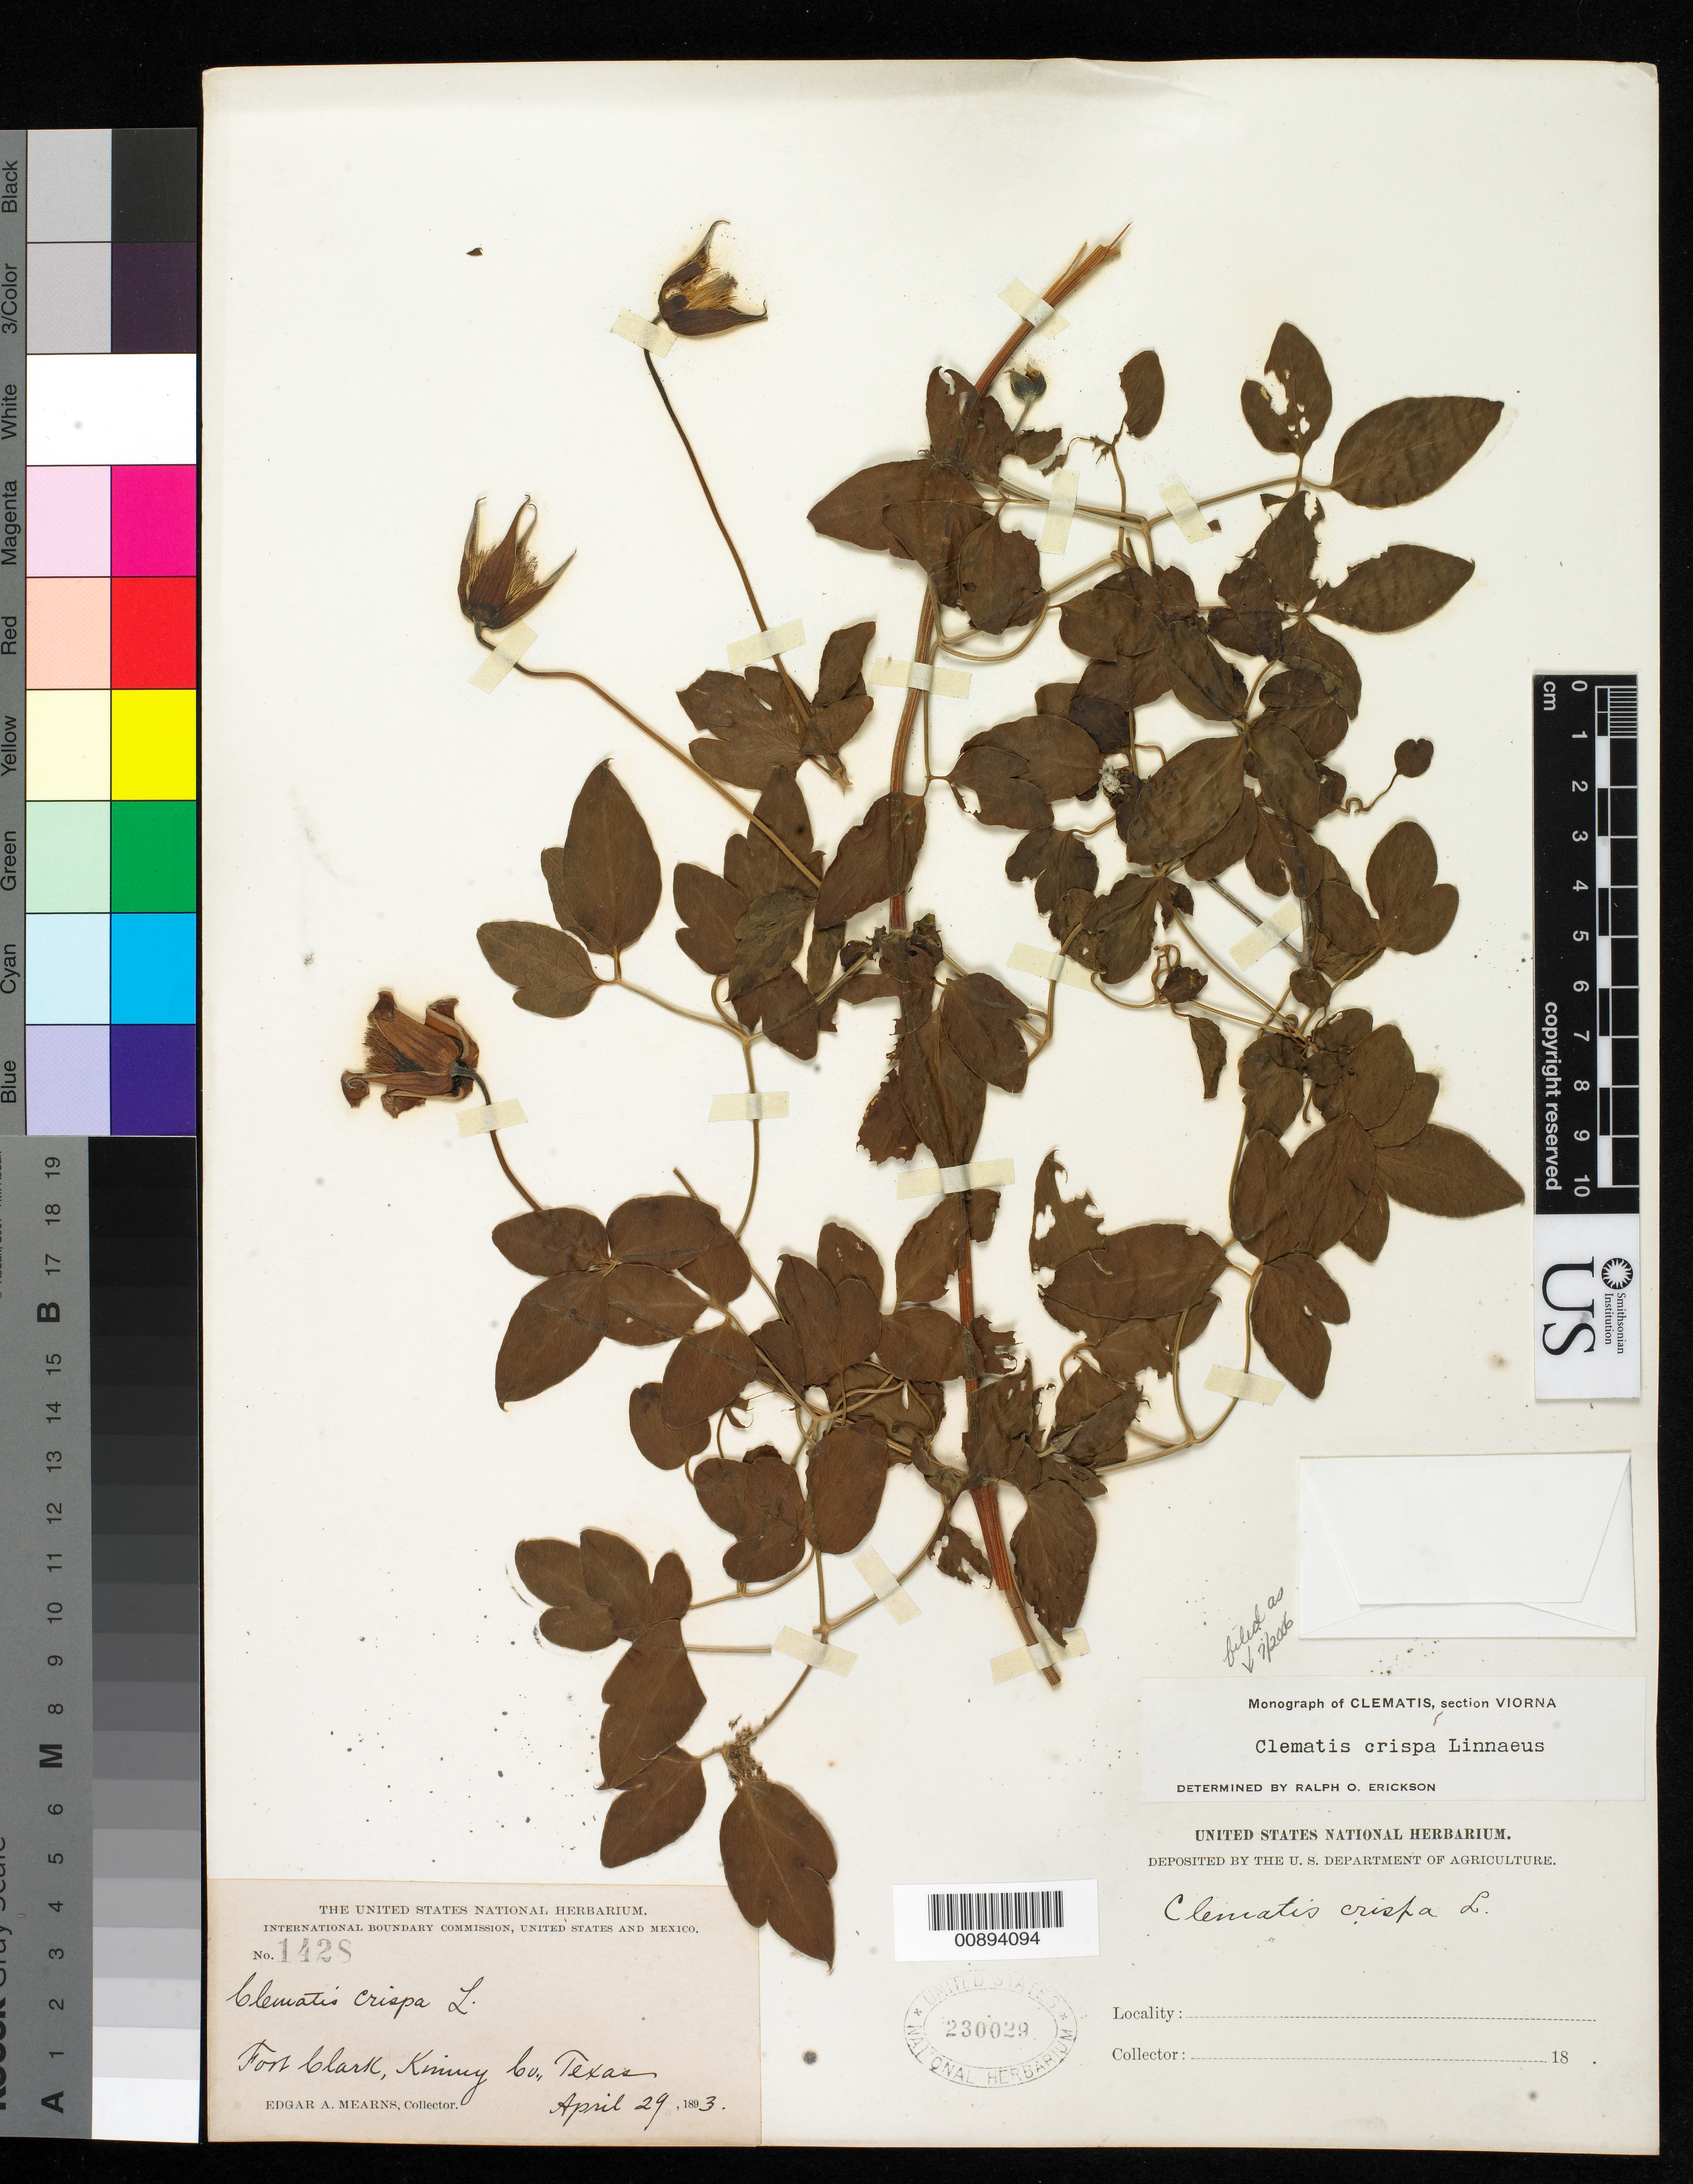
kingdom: Plantae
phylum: Tracheophyta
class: Magnoliopsida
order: Ranunculales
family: Ranunculaceae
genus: Clematis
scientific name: Clematis crispa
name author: L.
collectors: E. A. Mearns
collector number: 1428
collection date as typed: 29 Apr 1893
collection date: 1893-04-29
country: United States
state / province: Texas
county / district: Kinney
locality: Fort Clark, Kinney County, Texas.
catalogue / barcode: US 230029